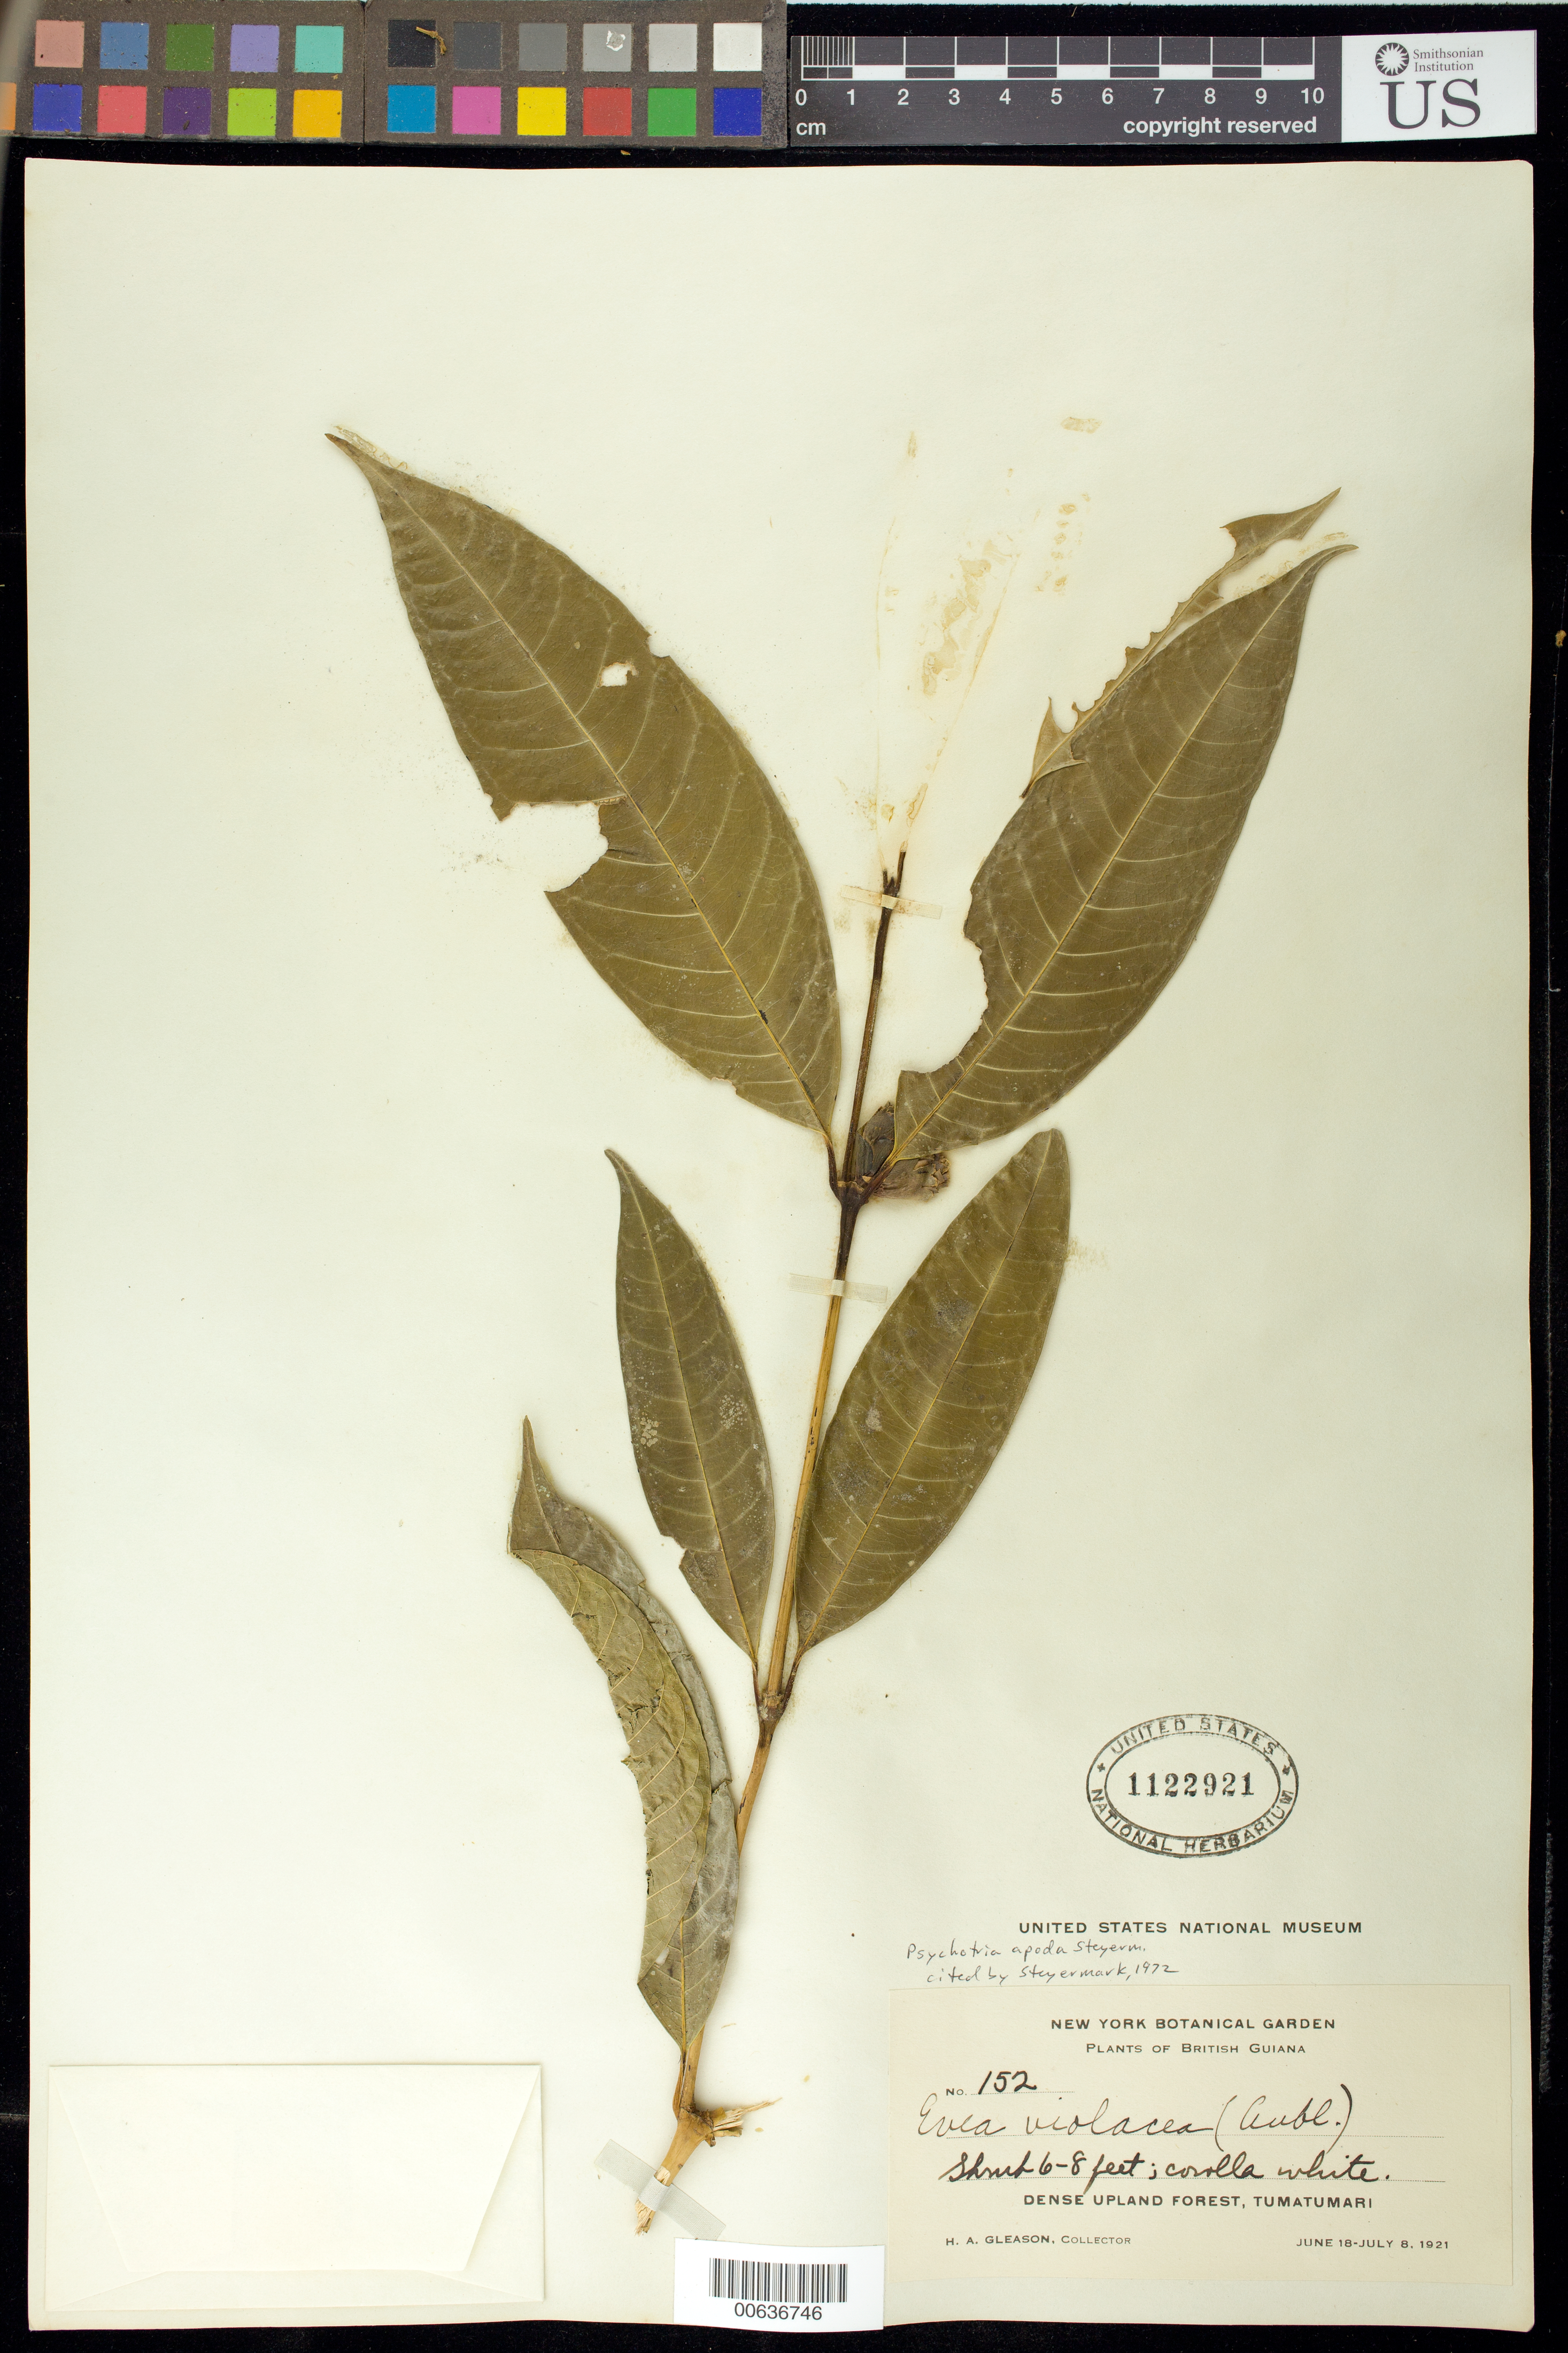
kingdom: Plantae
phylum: Tracheophyta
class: Magnoliopsida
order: Gentianales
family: Rubiaceae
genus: Palicourea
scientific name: Palicourea apoda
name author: (Steyerm.) Delprete & J.H. Kirkbr.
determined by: Kirkbride, J. H., Jr.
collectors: H. A. Gleason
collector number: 152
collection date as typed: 18-Jun-21 to 8-Jul-21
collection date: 1921-06-18/1921-07-08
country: Guyana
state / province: Potaro-Siparuni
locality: Tumatumari Village, Potaro R.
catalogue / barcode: US 1122921